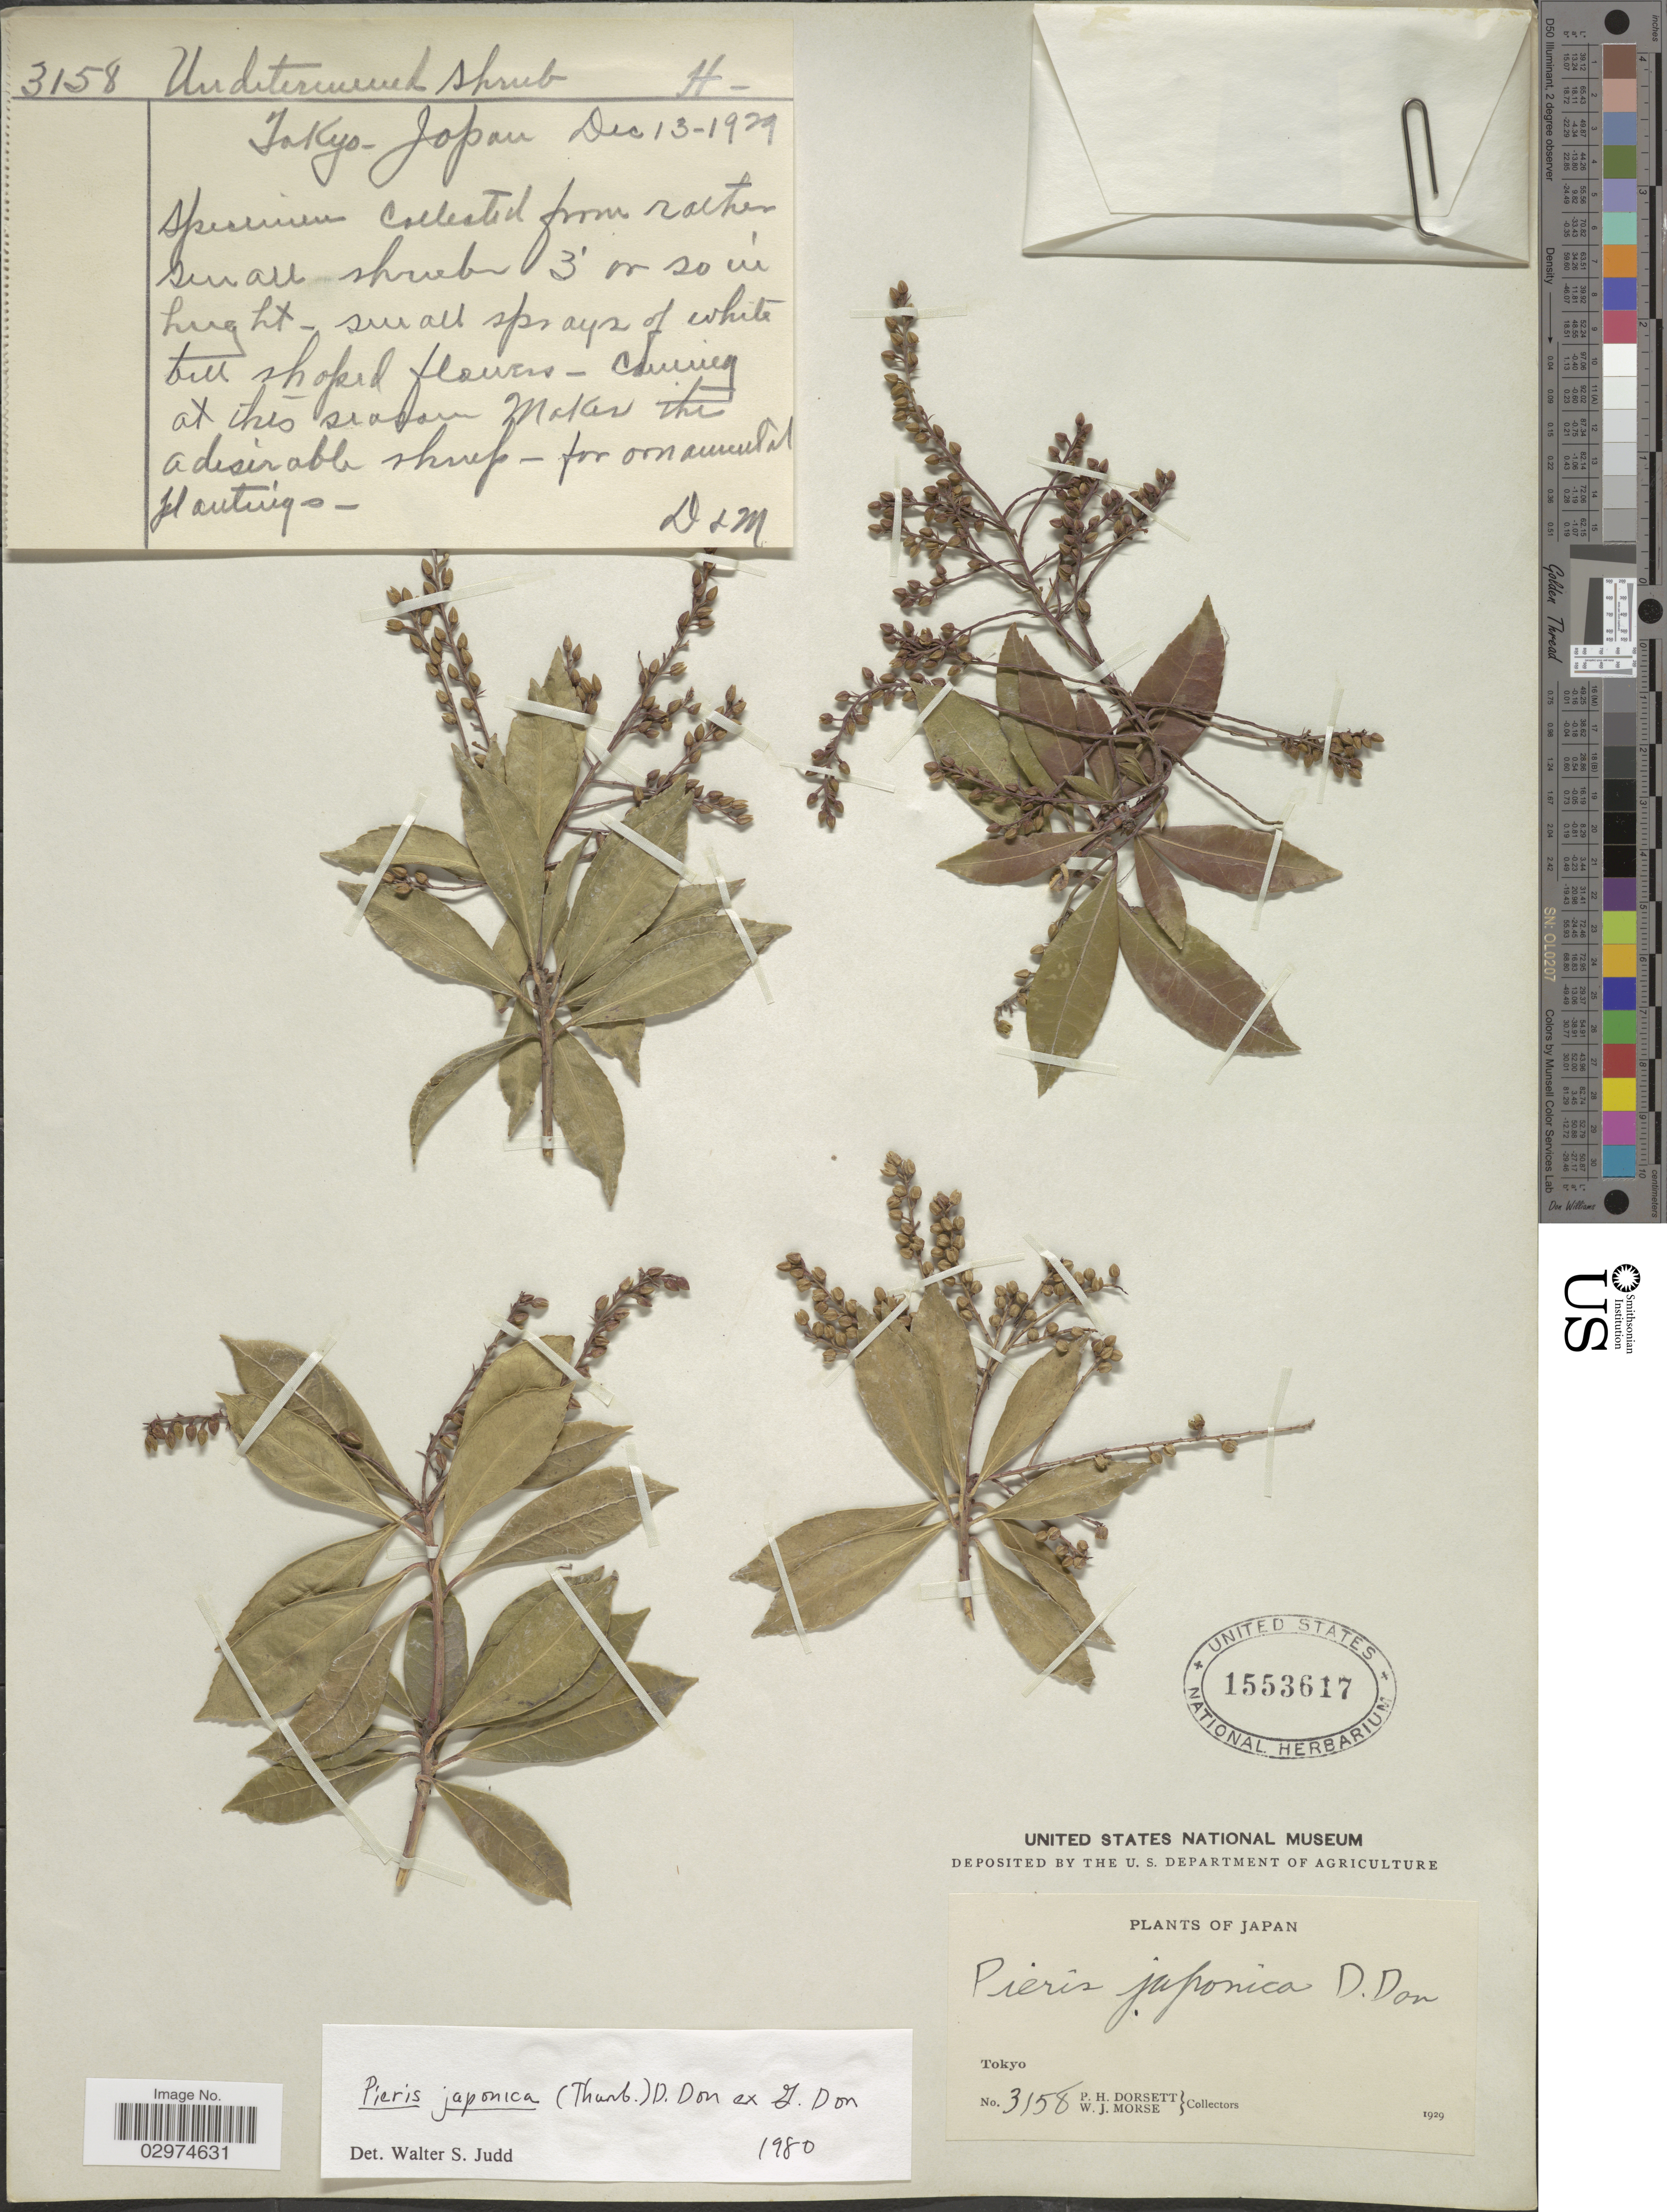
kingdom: Plantae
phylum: Tracheophyta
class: Magnoliopsida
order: Ericales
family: Ericaceae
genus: Pieris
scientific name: Pieris japonica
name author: (Thunb.) D. Don ex G. Don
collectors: P. H. Dorsett & W. J. Morse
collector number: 3158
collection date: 1929-12-12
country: Japan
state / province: Tokyo, Federal City of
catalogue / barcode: US 1553617